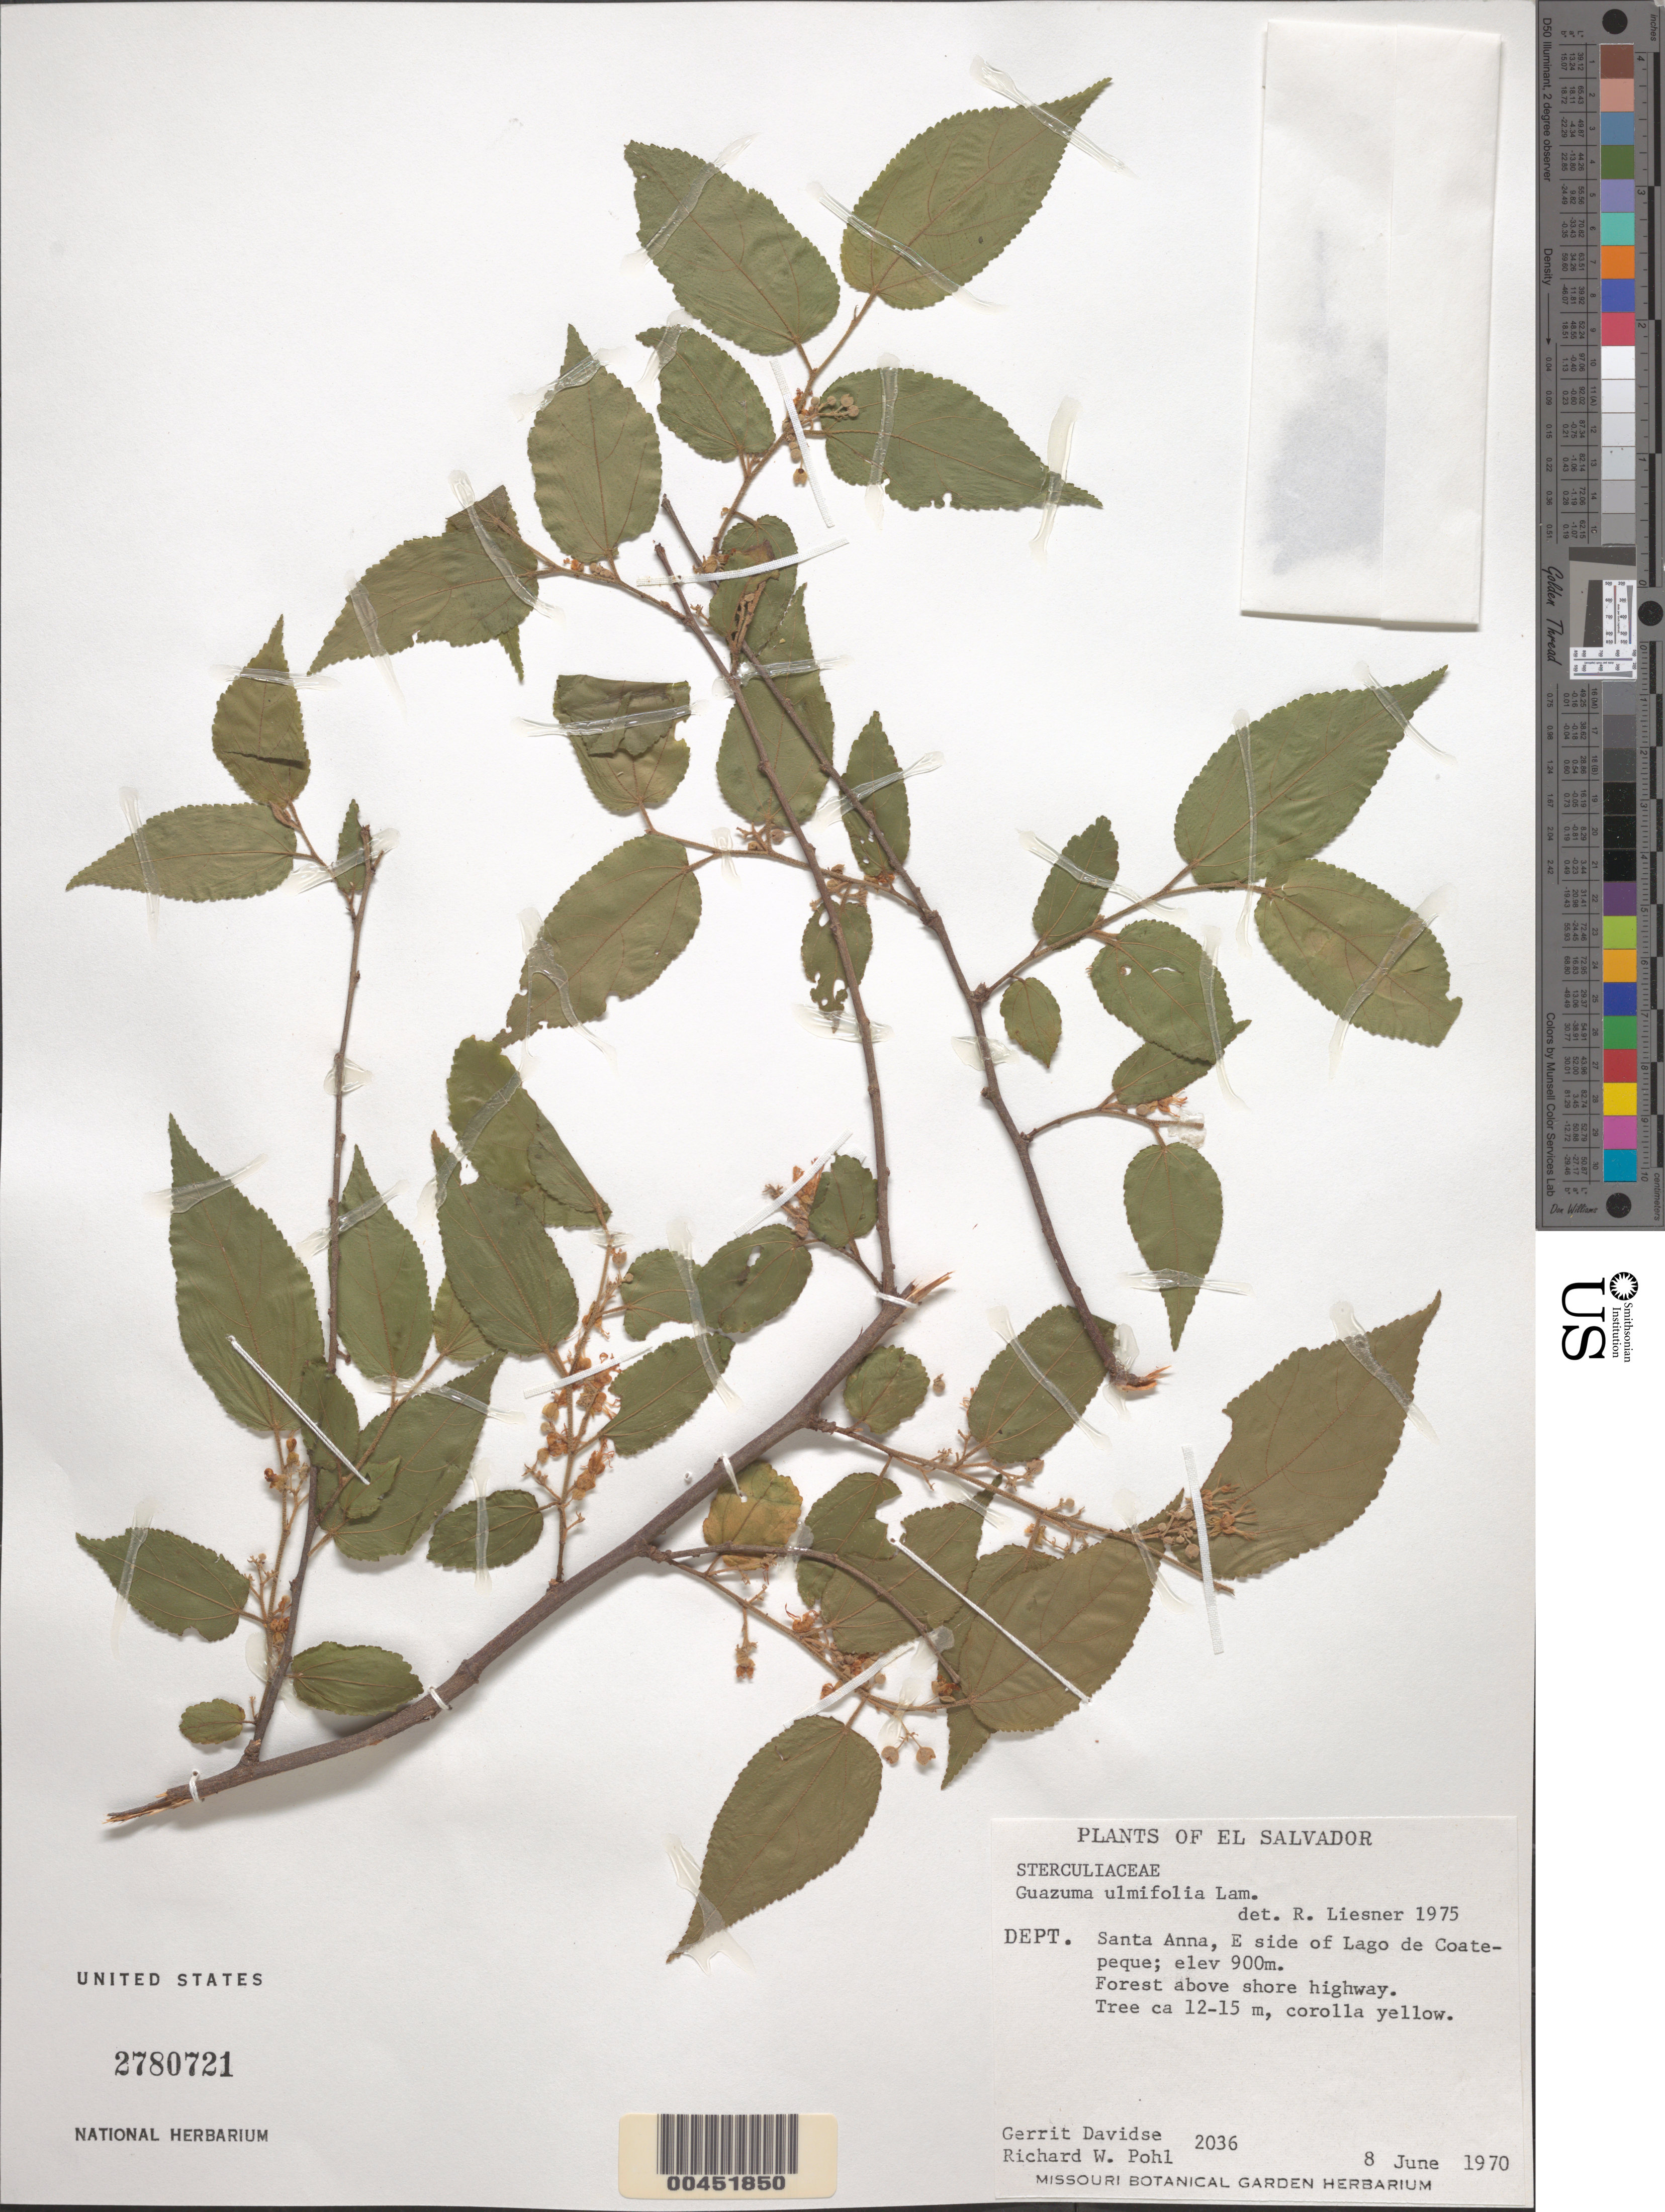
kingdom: Plantae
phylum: Tracheophyta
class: Magnoliopsida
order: Malvales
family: Malvaceae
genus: Guazuma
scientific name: Guazuma ulmifolia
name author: Lam.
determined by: Liesner, R. L.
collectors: G. Davidse & R. W. Pohl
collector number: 2036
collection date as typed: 08 Jun 1970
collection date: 1970-06-08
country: El Salvador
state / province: Santa Ana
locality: E side of Lago de Coatepeque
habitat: Forest above shore highway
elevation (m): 900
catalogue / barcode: US 2780721